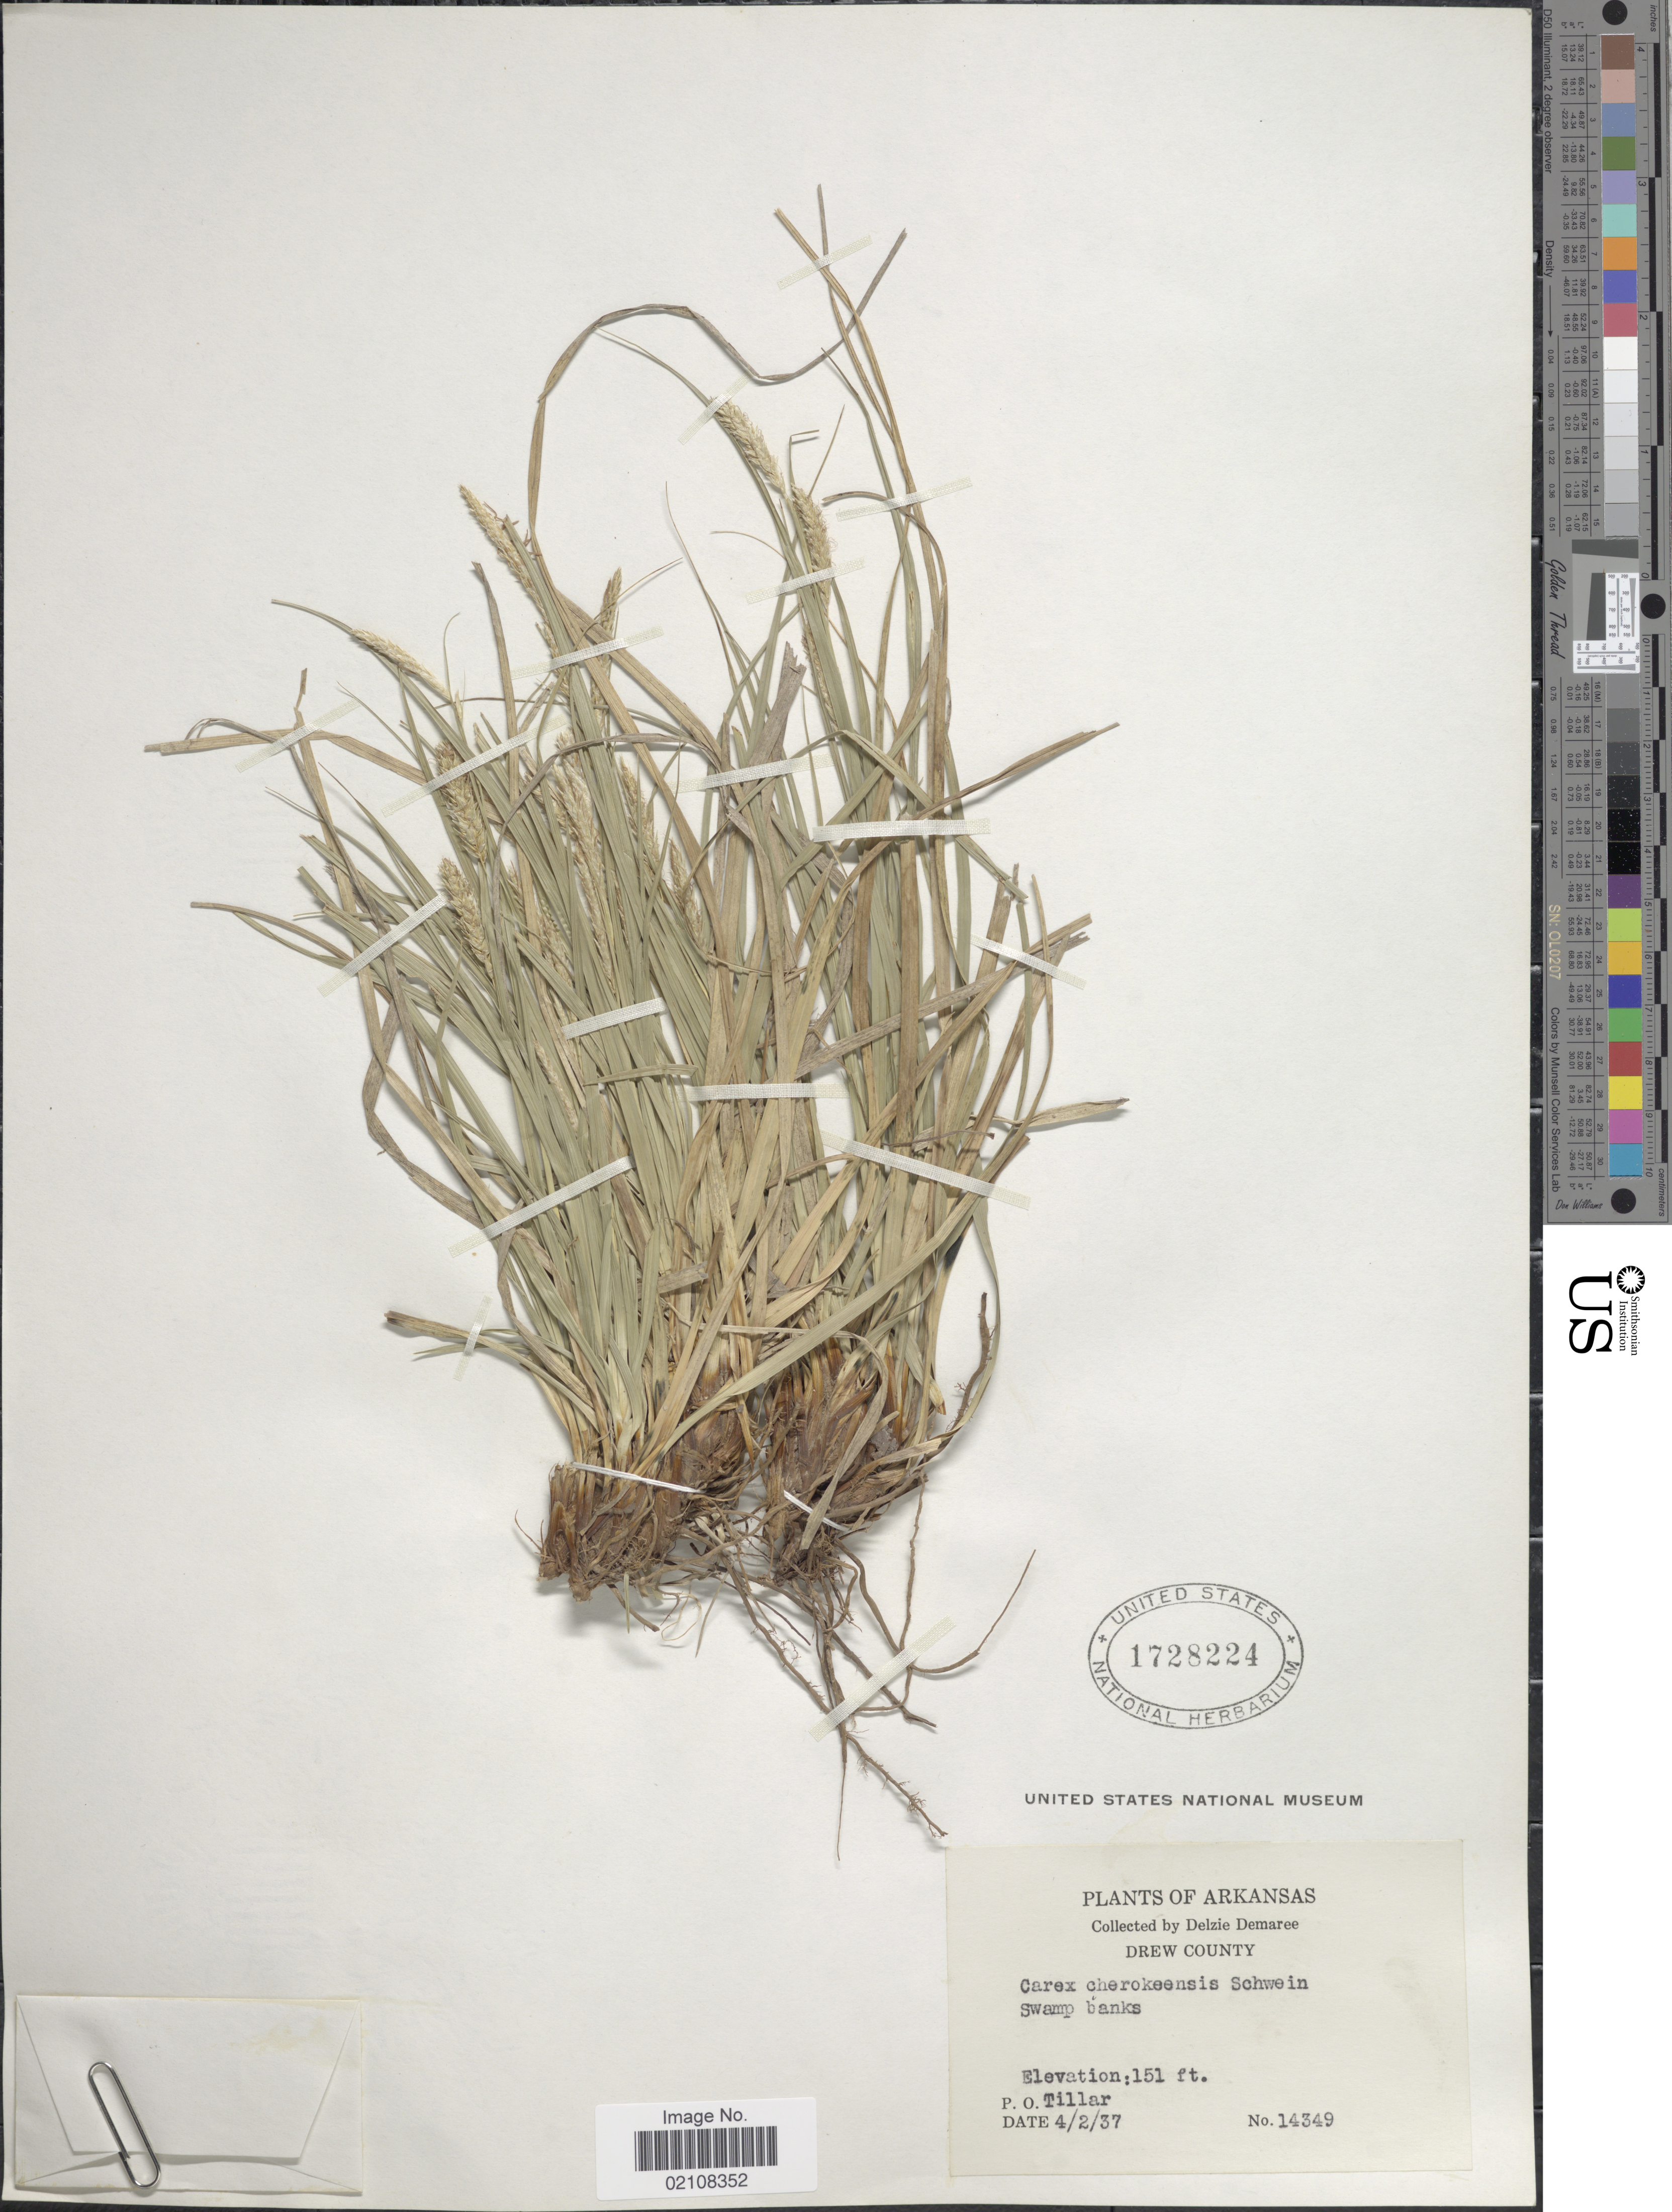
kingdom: Plantae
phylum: Tracheophyta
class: Liliopsida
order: Poales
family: Cyperaceae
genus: Carex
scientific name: Carex cherokeensis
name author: Schwein.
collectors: D. Demaree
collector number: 14349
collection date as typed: Transcribed d/m/y: 2/4/37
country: United States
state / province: Arkansas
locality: Drew County, P. O. Tillar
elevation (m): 46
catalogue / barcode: US 1728224